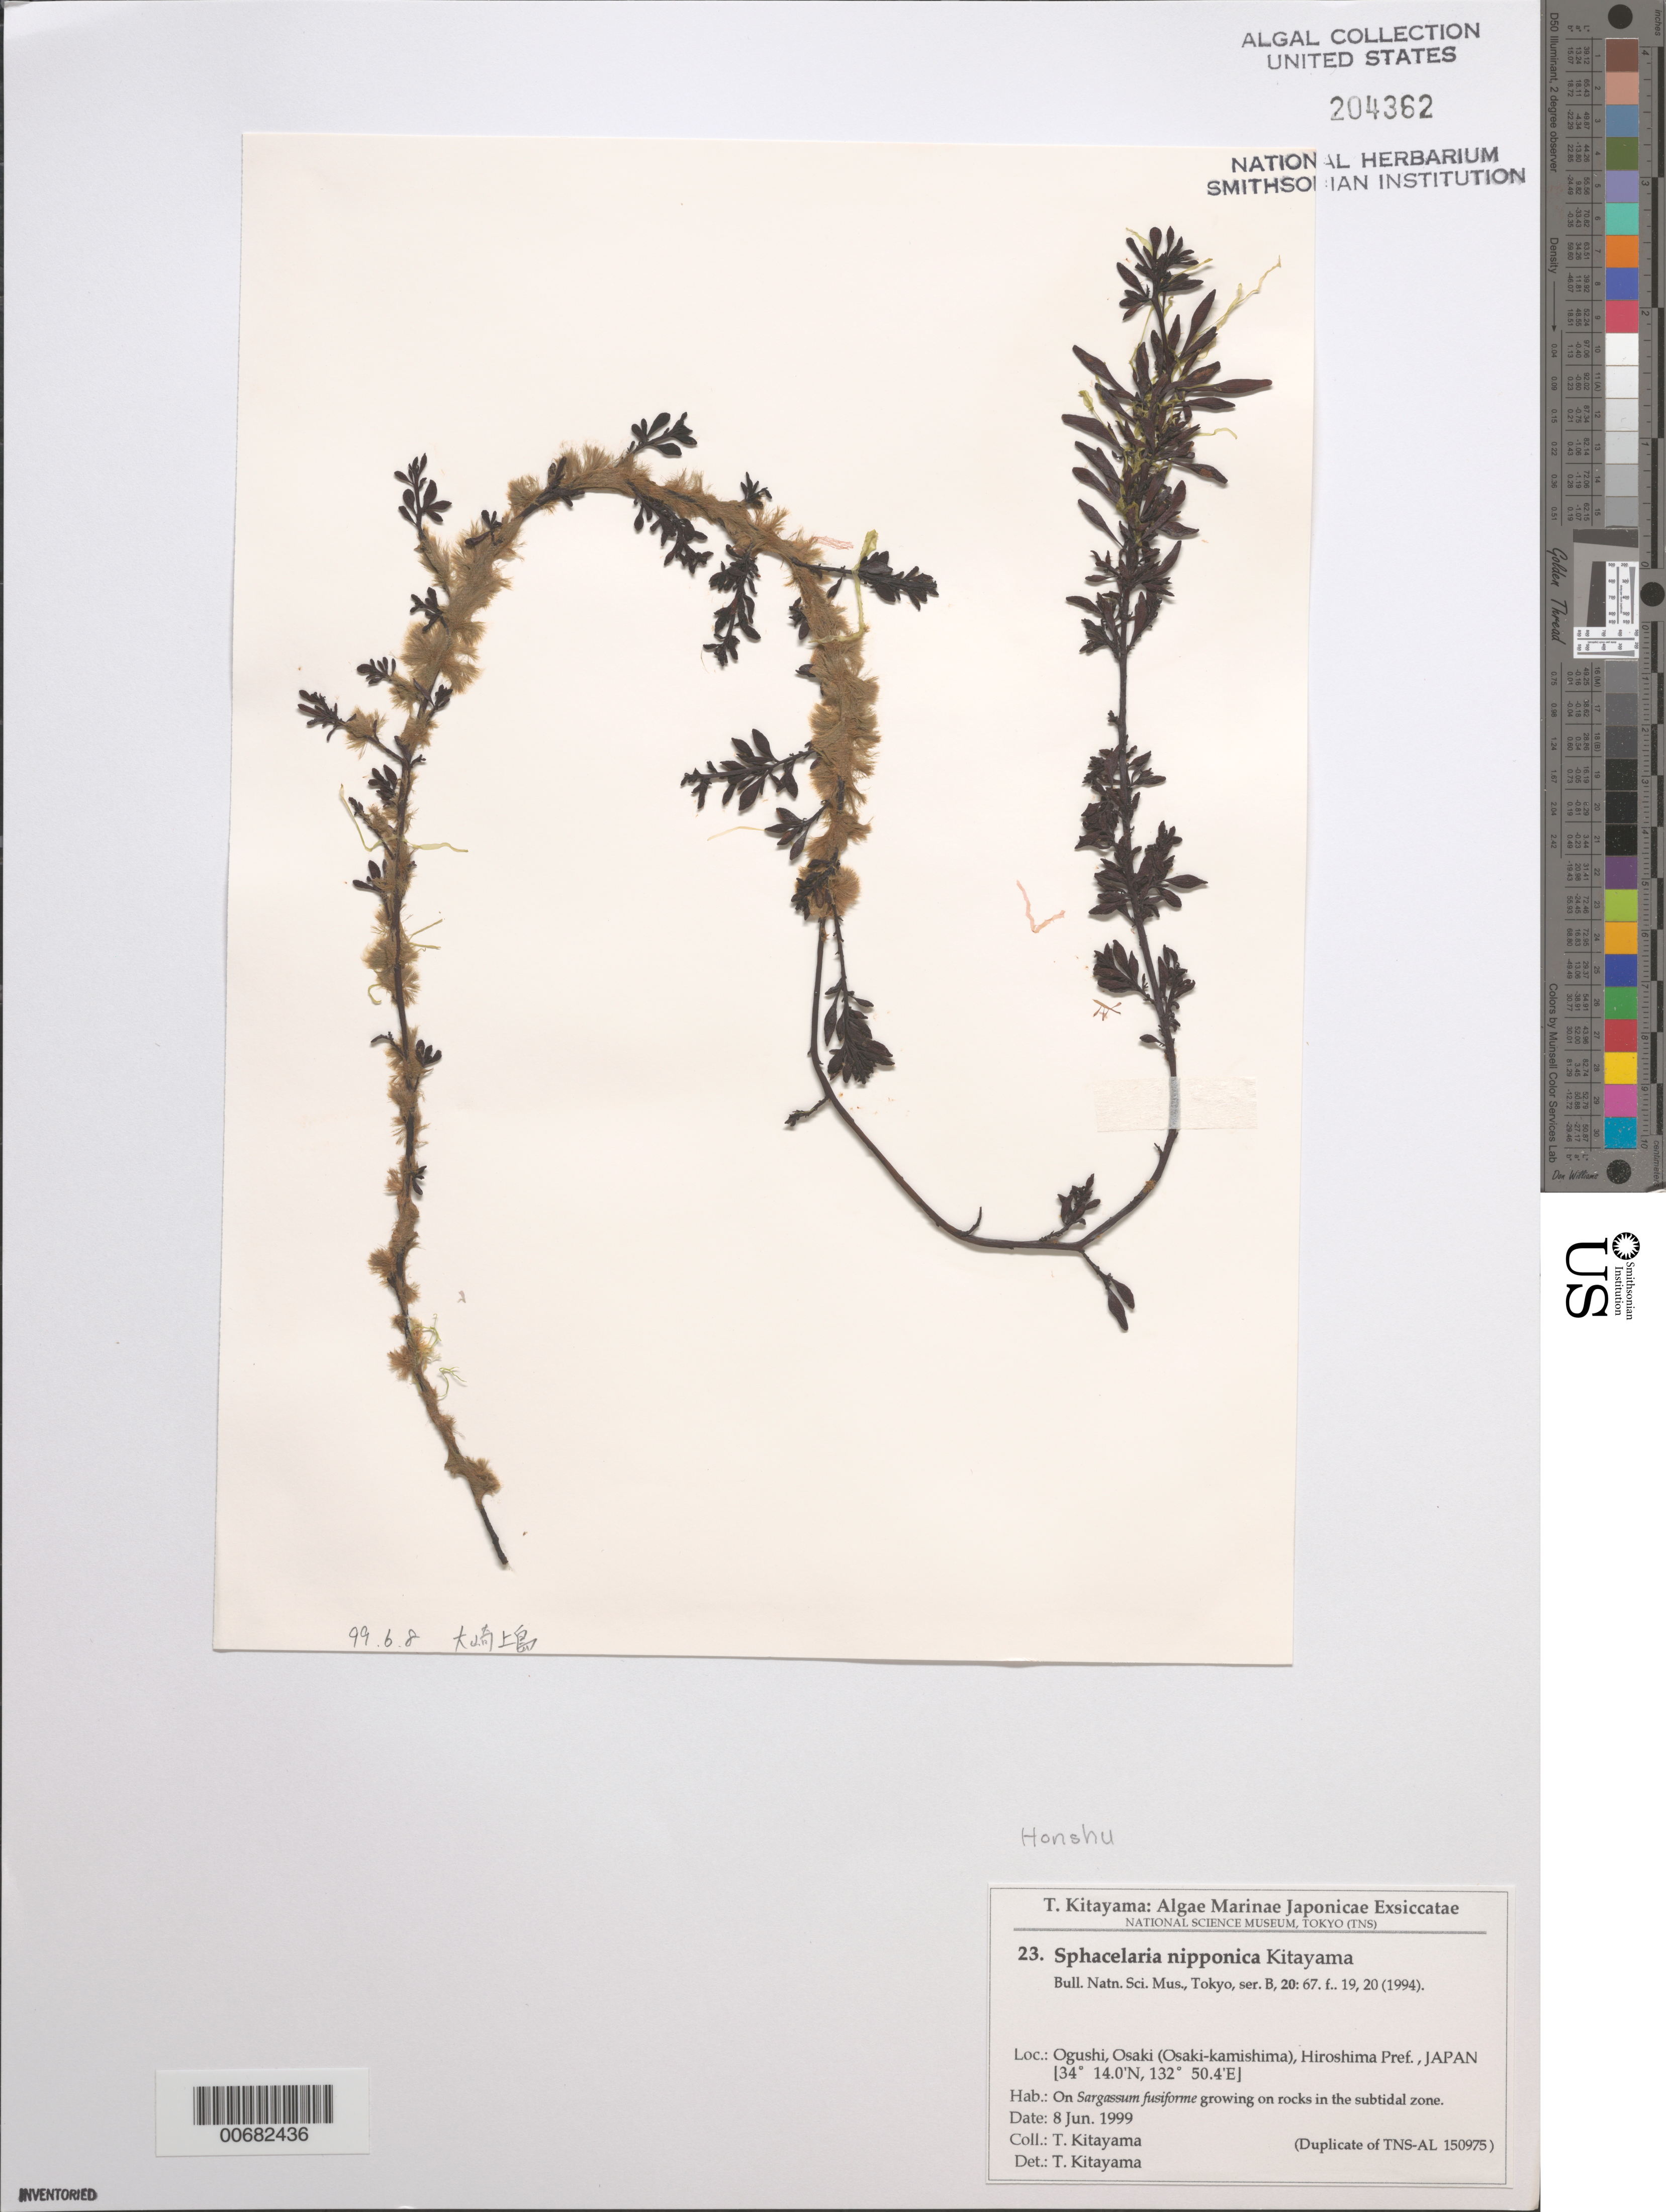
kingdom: Chromista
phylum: Ochrophyta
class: Phaeophyceae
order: Sphacelariales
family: Sphacelariaceae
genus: Sphacelaria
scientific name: Sphacelaria nipponica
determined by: Kitayama, T.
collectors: T. Kitayama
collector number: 23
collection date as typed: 08 Jun 1999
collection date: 1999-06-08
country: Japan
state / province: Hirosima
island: Honshu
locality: Ogushi, Osaki (Osaki-kamishima)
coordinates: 34 14.0' N, 132 50.4' E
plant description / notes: Kitayama, T., Algae Marinae Japonicae Exsiccatae, Fasc. I (Nos. 1-25)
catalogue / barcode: US 204362